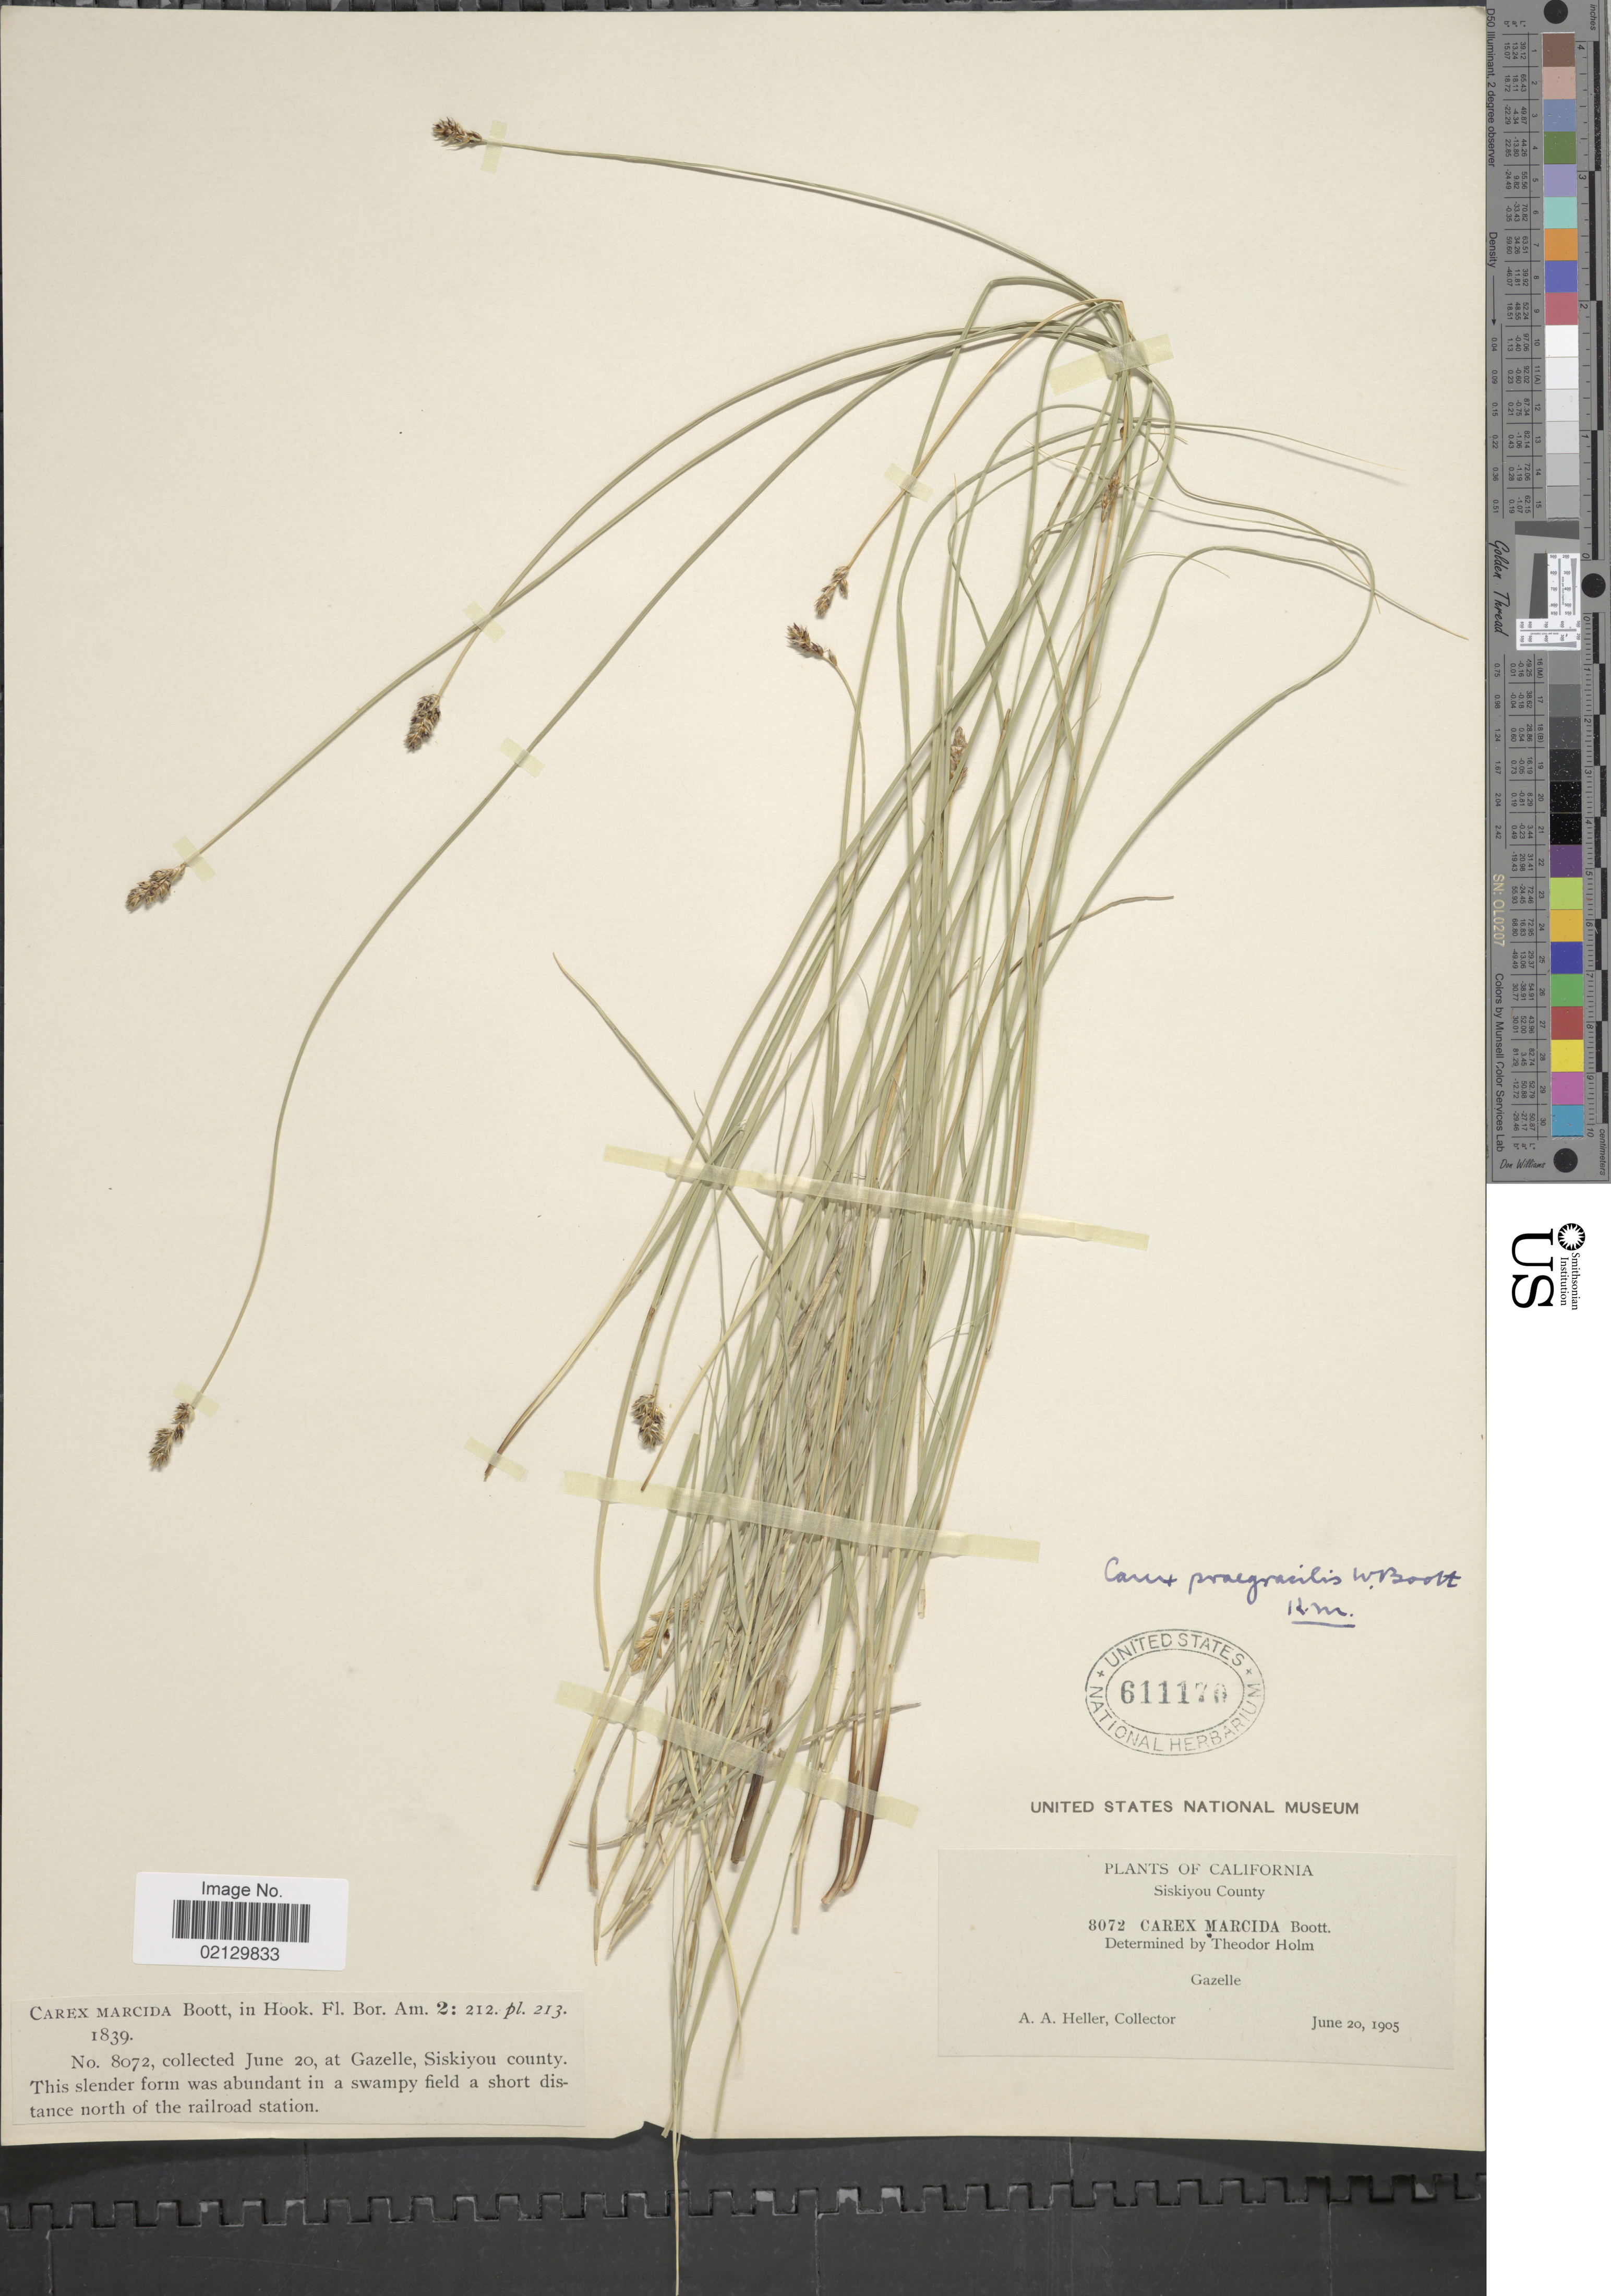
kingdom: Plantae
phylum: Tracheophyta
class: Liliopsida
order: Poales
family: Cyperaceae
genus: Carex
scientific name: Carex praegracilis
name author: W. Boott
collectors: A. A. Heller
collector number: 8072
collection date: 1905-06-20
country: United States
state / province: California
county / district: Siskiyou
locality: California, Gazelle, Siskiyou county.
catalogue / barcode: US 611170